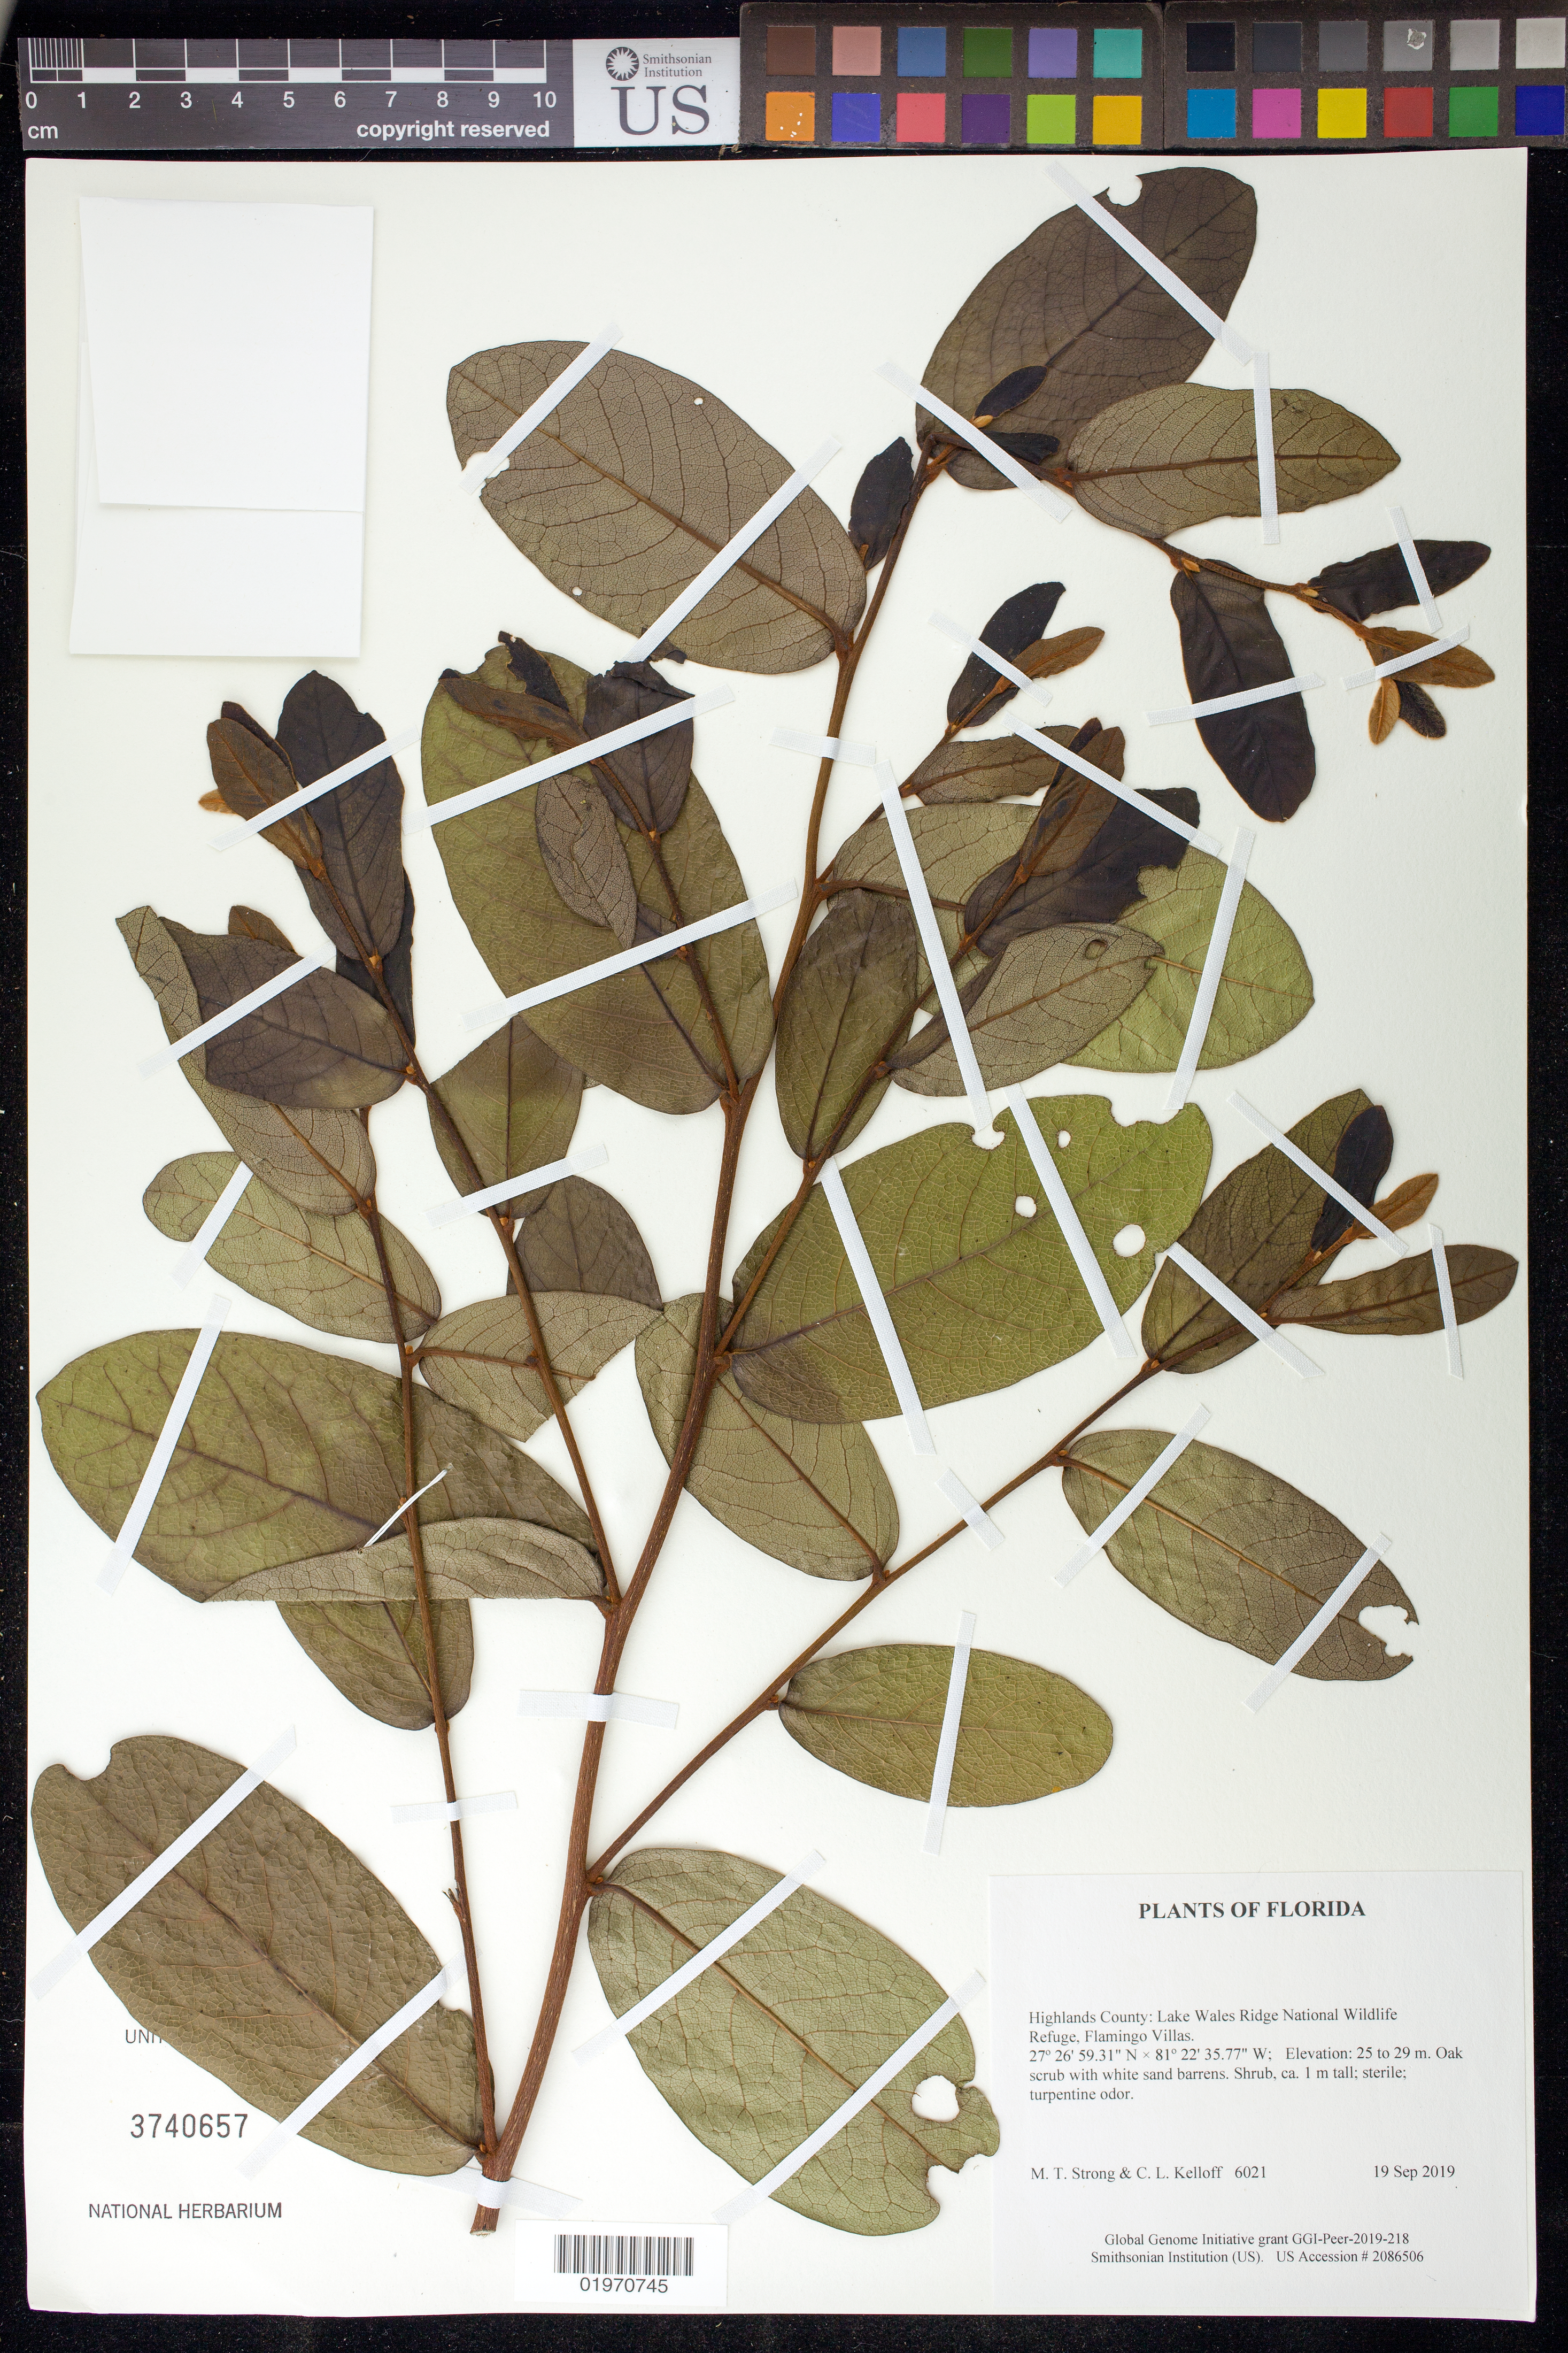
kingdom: Plantae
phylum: Tracheophyta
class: Magnoliopsida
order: Magnoliales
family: Annonaceae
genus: Asimina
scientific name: Asimina obovata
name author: (Willd.) Nash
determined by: Strong, Mark T., (BOT), Smithsonian Institution - National Museum of Natural History (UNITED STATES)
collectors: M. T. Strong & C. L. Kelloff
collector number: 6021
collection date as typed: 19 Sep 2019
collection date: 2019-09-19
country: United States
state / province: Florida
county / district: Highlands County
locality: Lake Wales Ridge National Wildlife Refuge, Flamingo Villas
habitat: Oak scrub with white sand barrens.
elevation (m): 25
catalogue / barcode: US 3740657